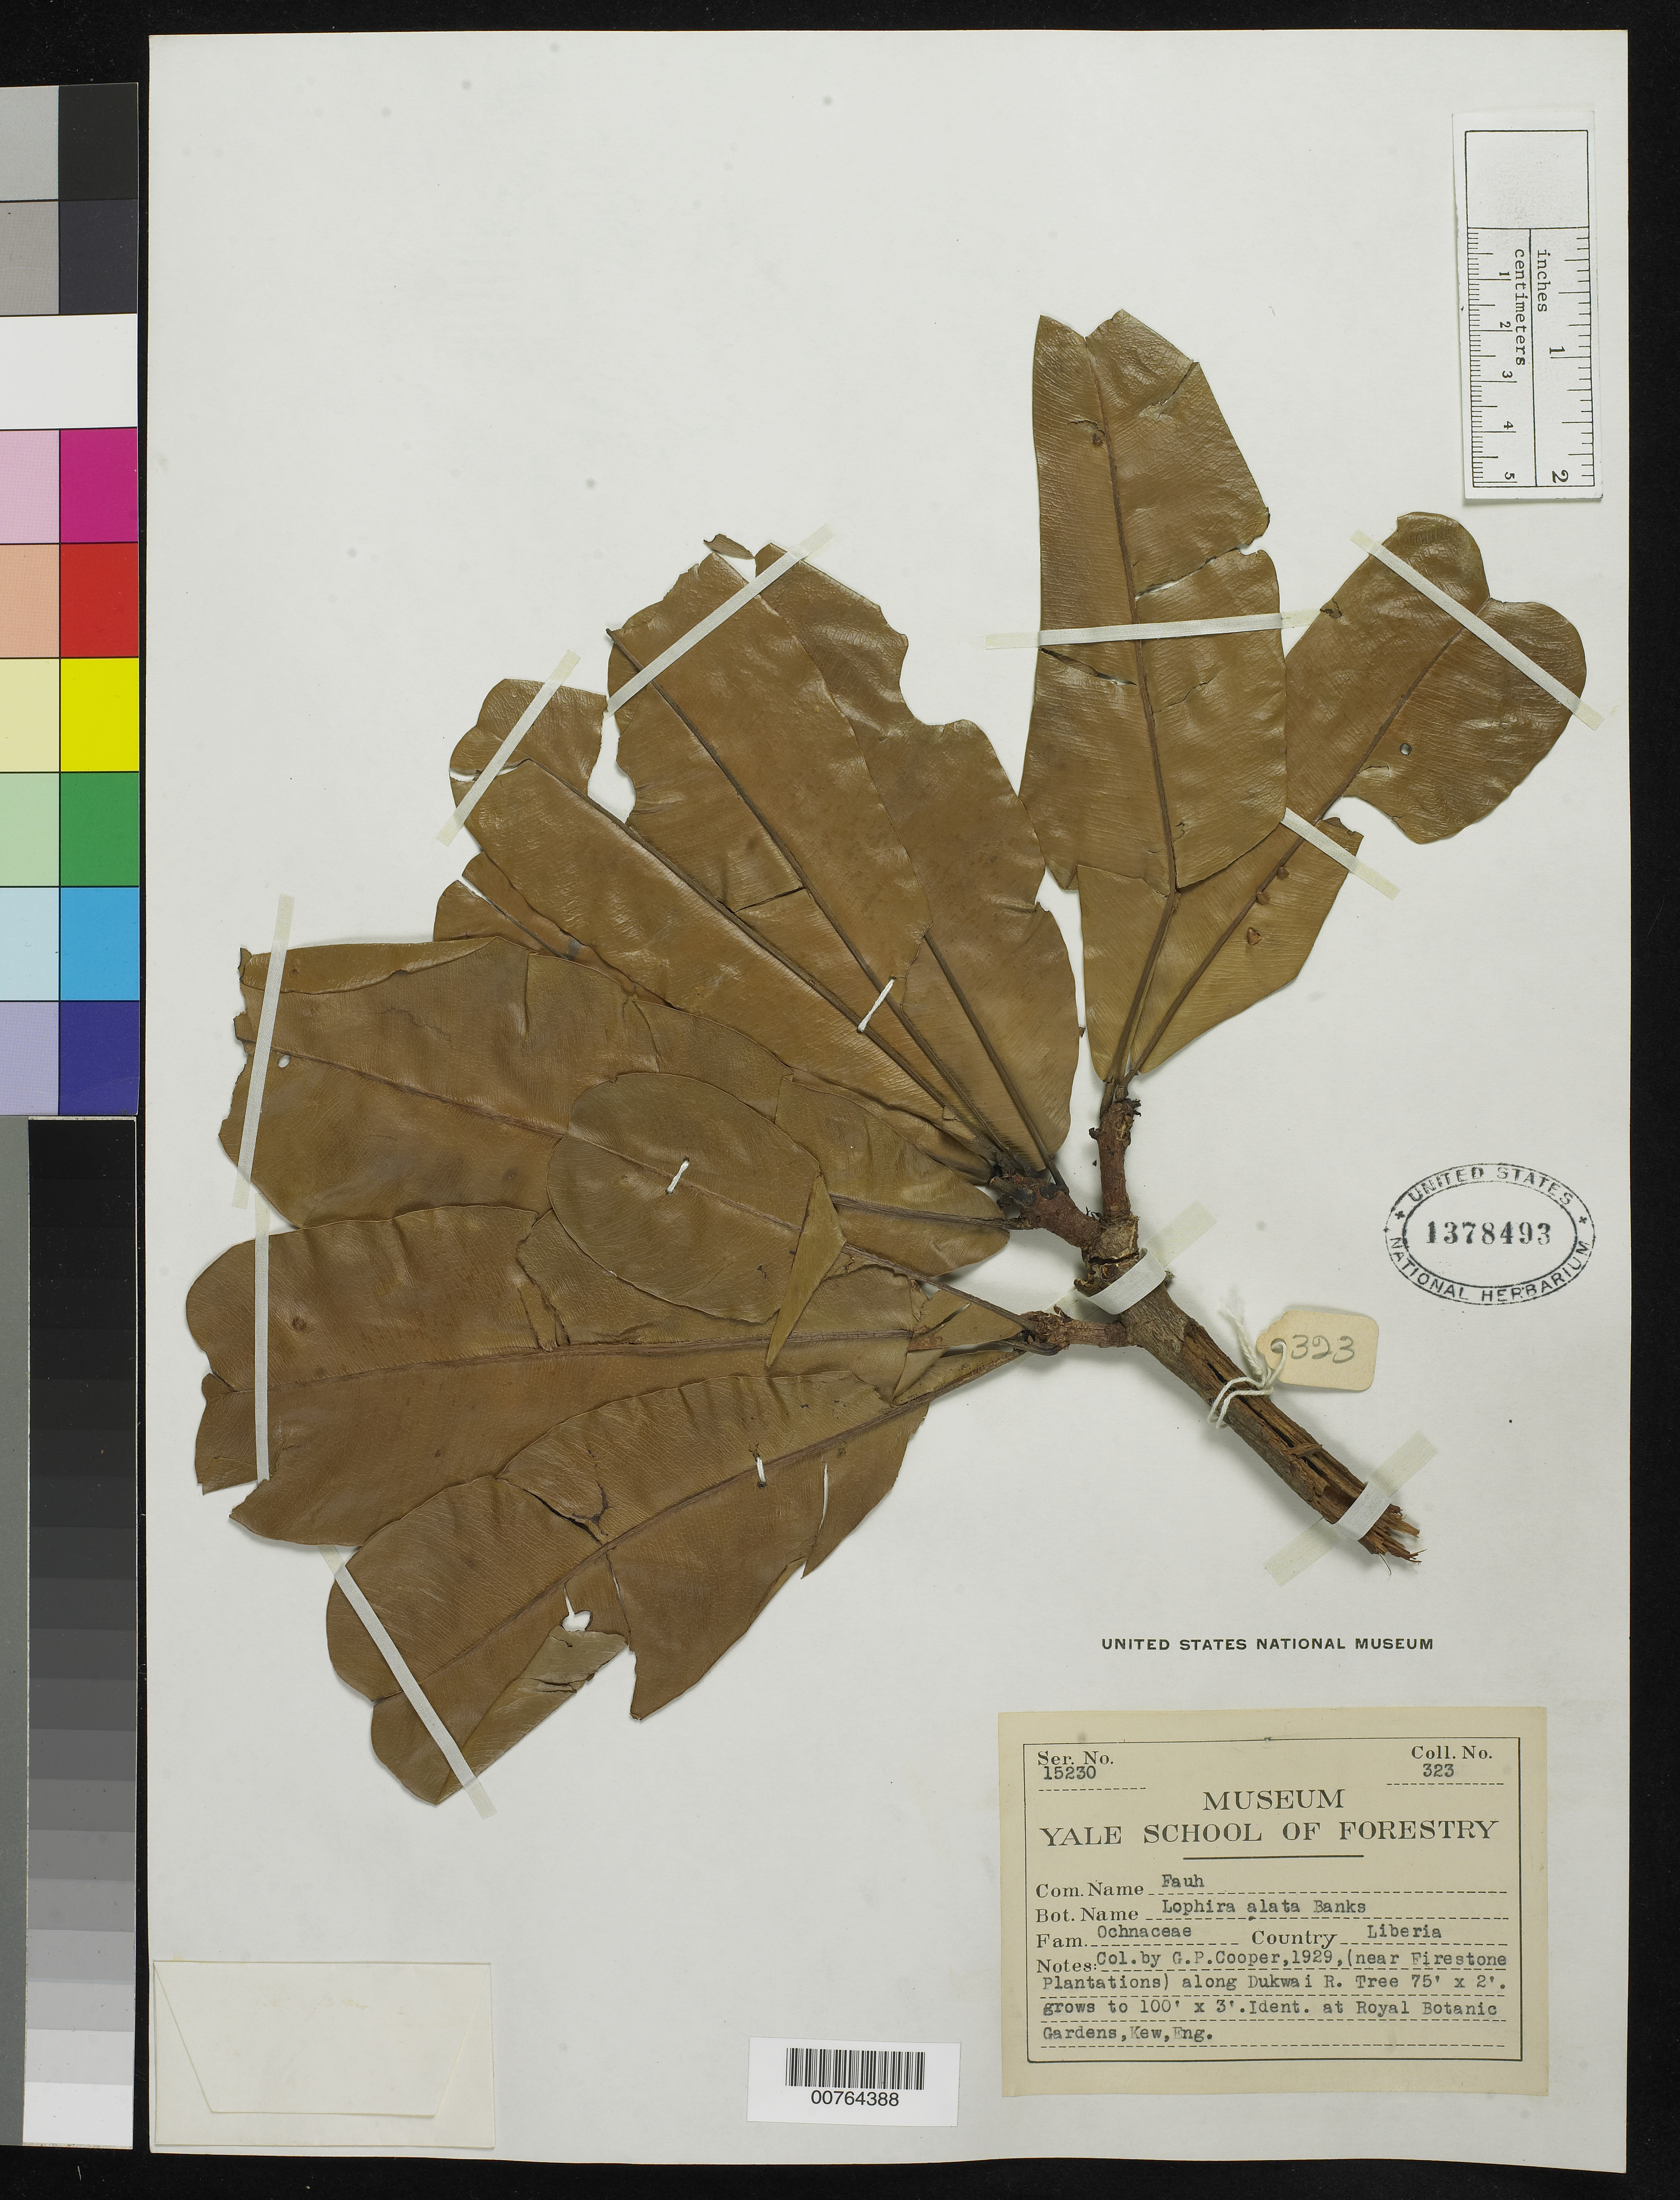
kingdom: Plantae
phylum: Tracheophyta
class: Magnoliopsida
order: Malpighiales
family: Ochnaceae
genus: Lophira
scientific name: Lophira alata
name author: Banks ex C.F. Gaertn.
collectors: G. Cooper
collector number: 323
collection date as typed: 1929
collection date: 1929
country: Liberia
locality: (near Firestone Plantations) along Dukwai River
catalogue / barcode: US 1378493